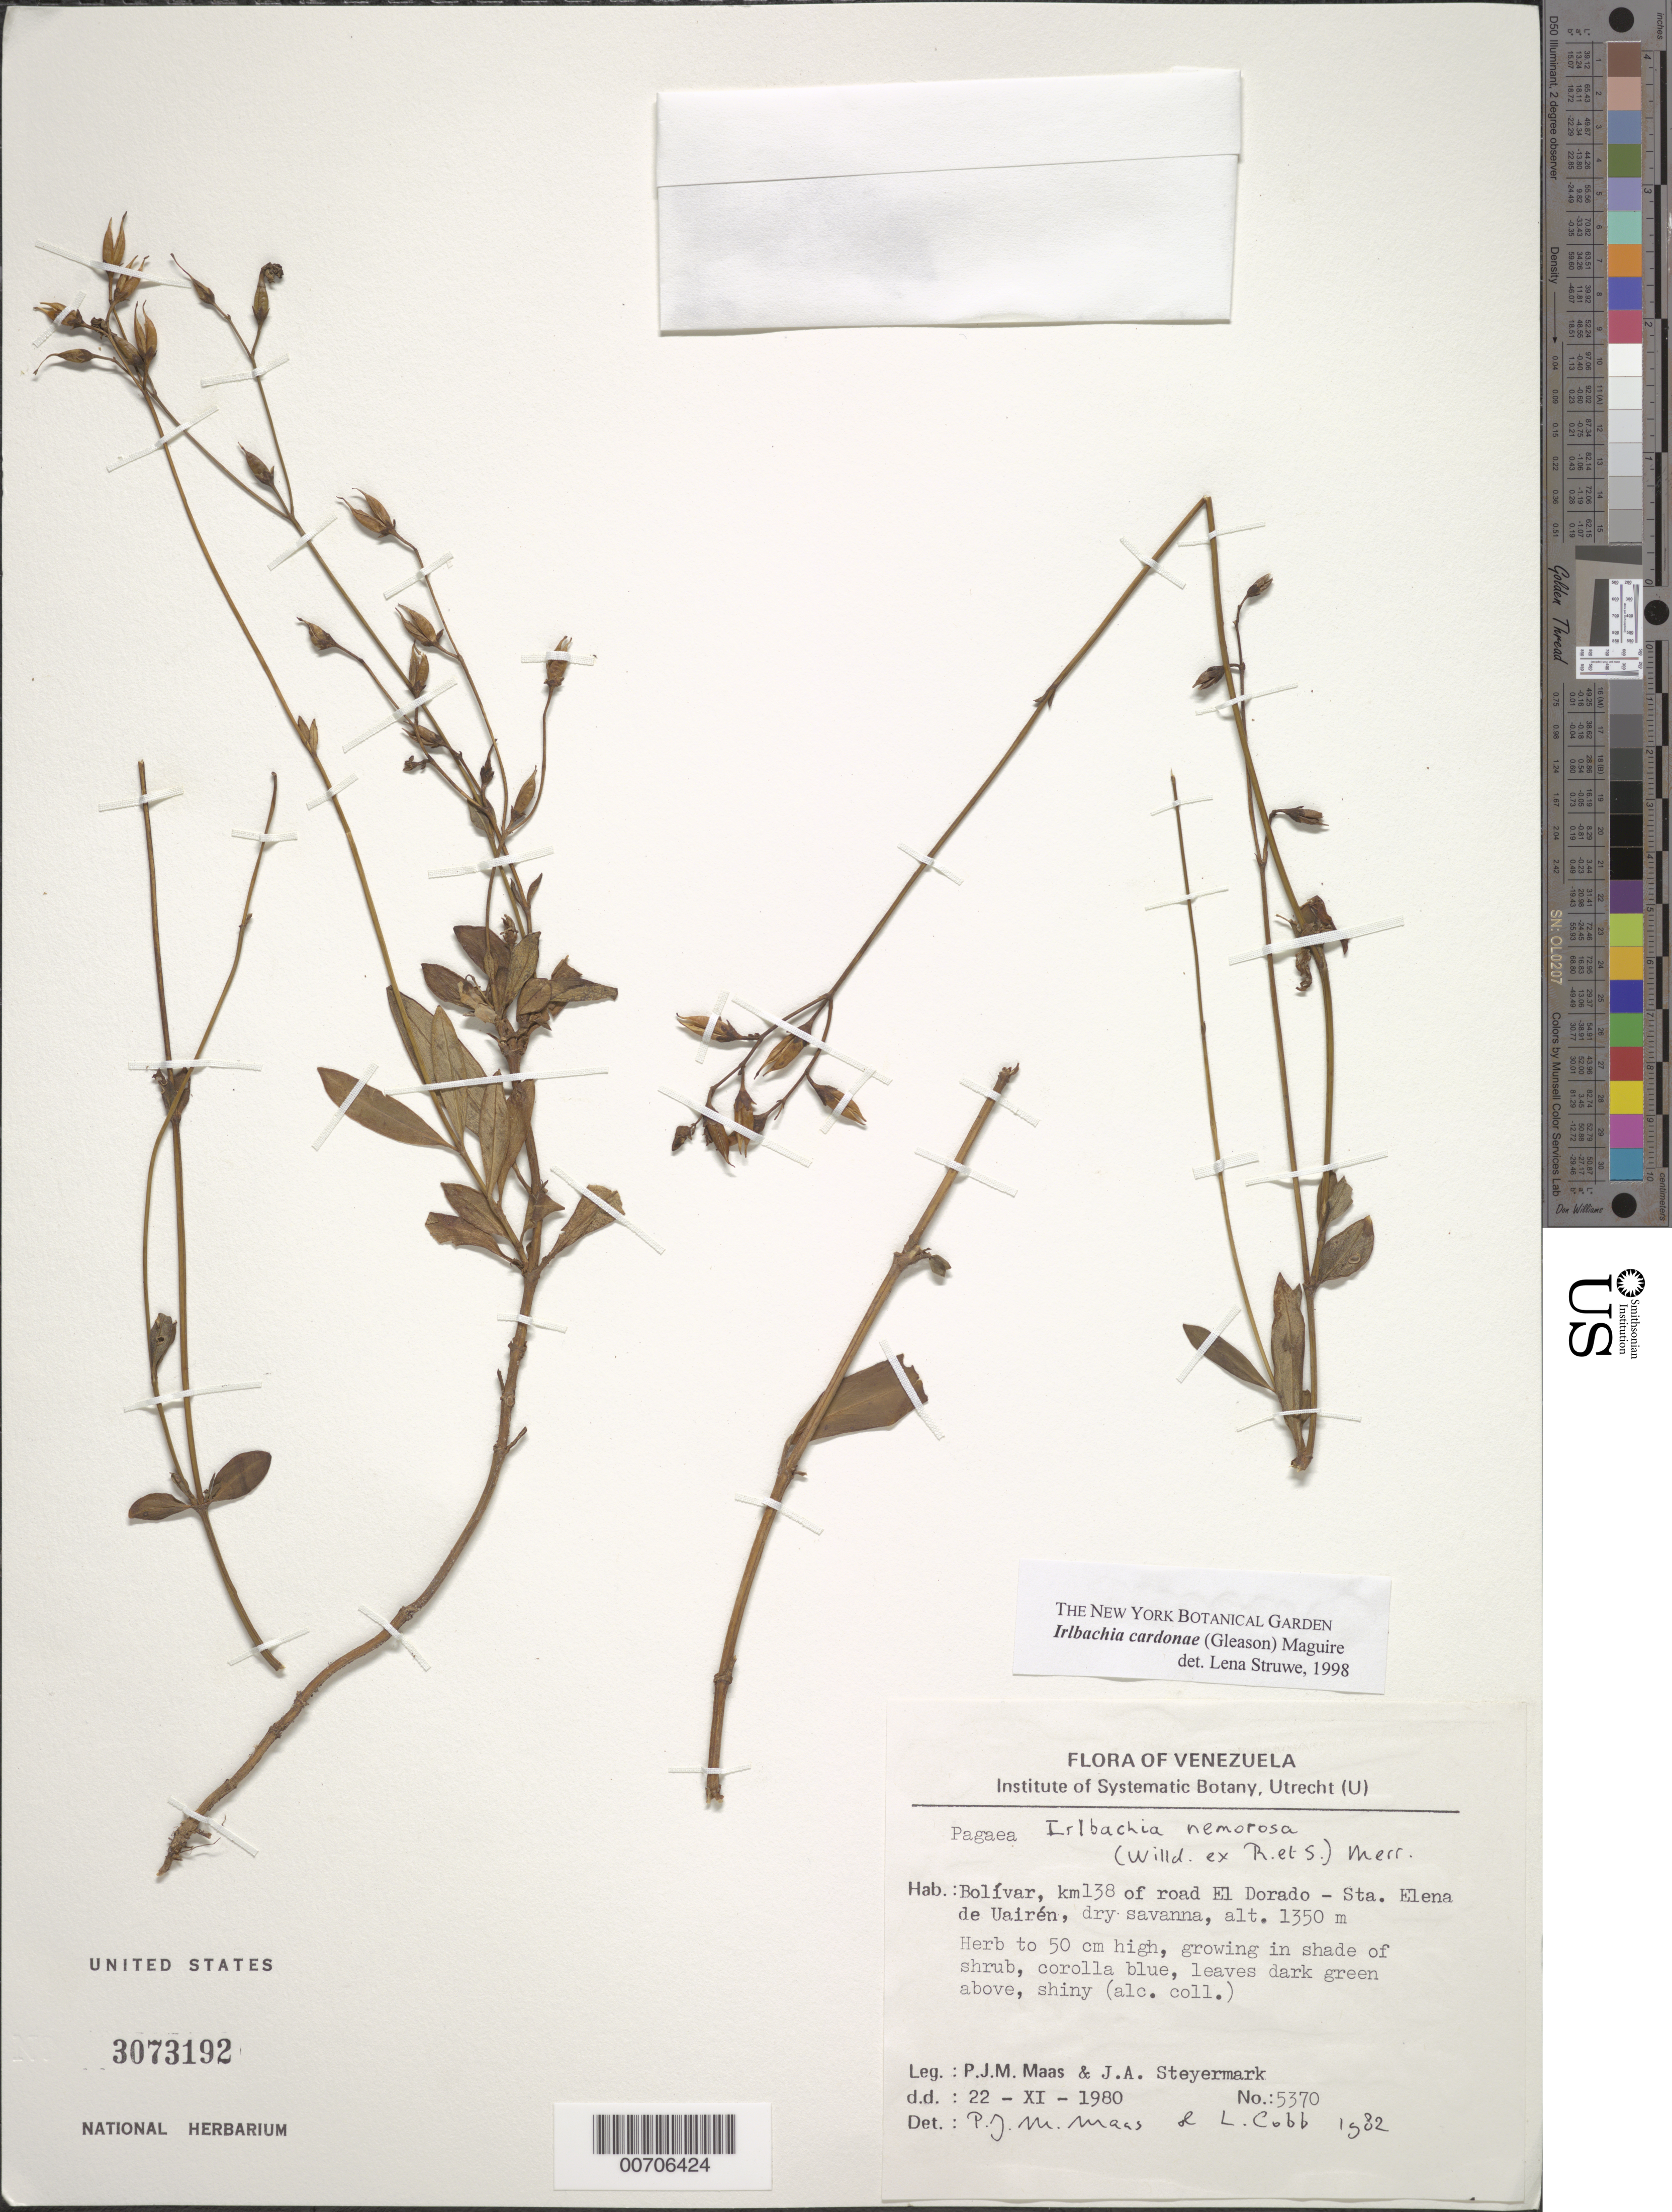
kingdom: Plantae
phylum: Tracheophyta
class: Magnoliopsida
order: Gentianales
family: Gentianaceae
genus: Irlbachia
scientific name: Irlbachia cardonae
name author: (Gleason) Maguire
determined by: Struwe, L.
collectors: P. Maas & J. Steyermark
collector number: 5370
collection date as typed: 22-Nov-80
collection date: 1980-11-22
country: Venezuela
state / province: Bolívar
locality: El Dorado to Sta. Elena de Uairén road, km 138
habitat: Dry savanna, in shade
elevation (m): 1350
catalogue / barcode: US 3073192